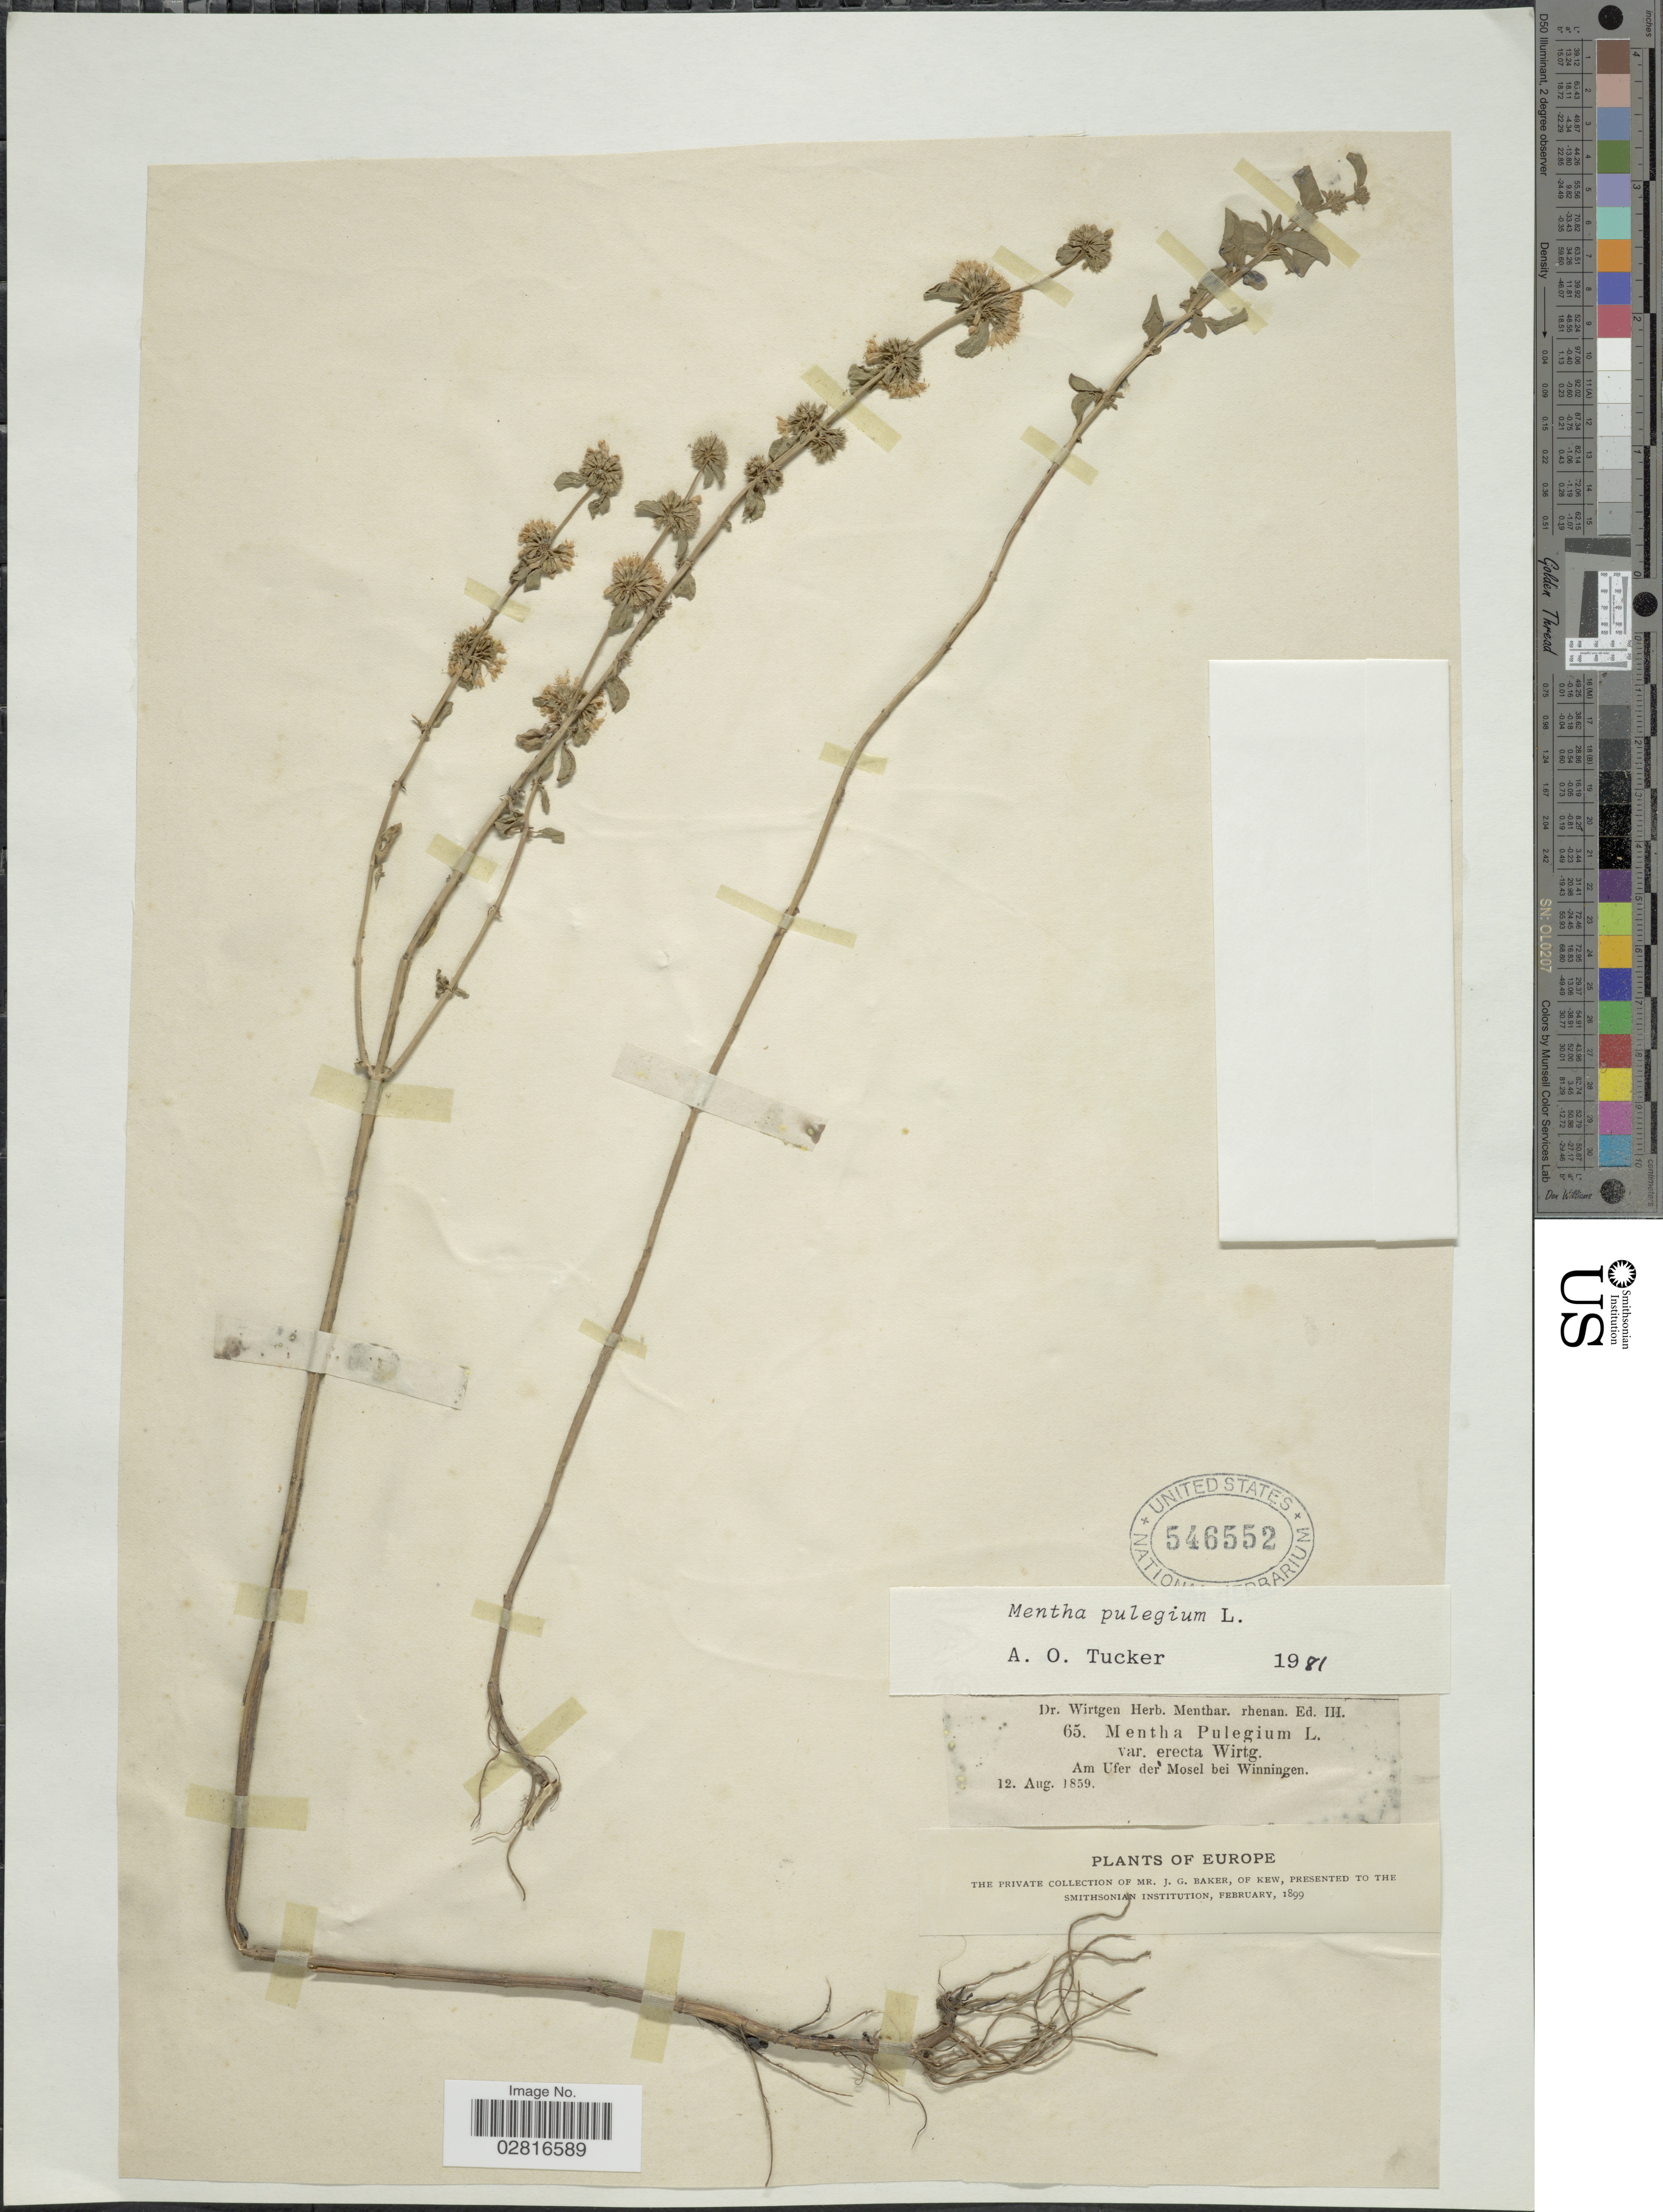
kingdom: Plantae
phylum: Tracheophyta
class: Magnoliopsida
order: Lamiales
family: Lamiaceae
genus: Mentha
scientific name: Mentha pulegium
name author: L.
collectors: J. G. Baker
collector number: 65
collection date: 1859-08-12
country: Germany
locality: Europe. Am Ufer der Mosel bei Winningen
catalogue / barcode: US 546552